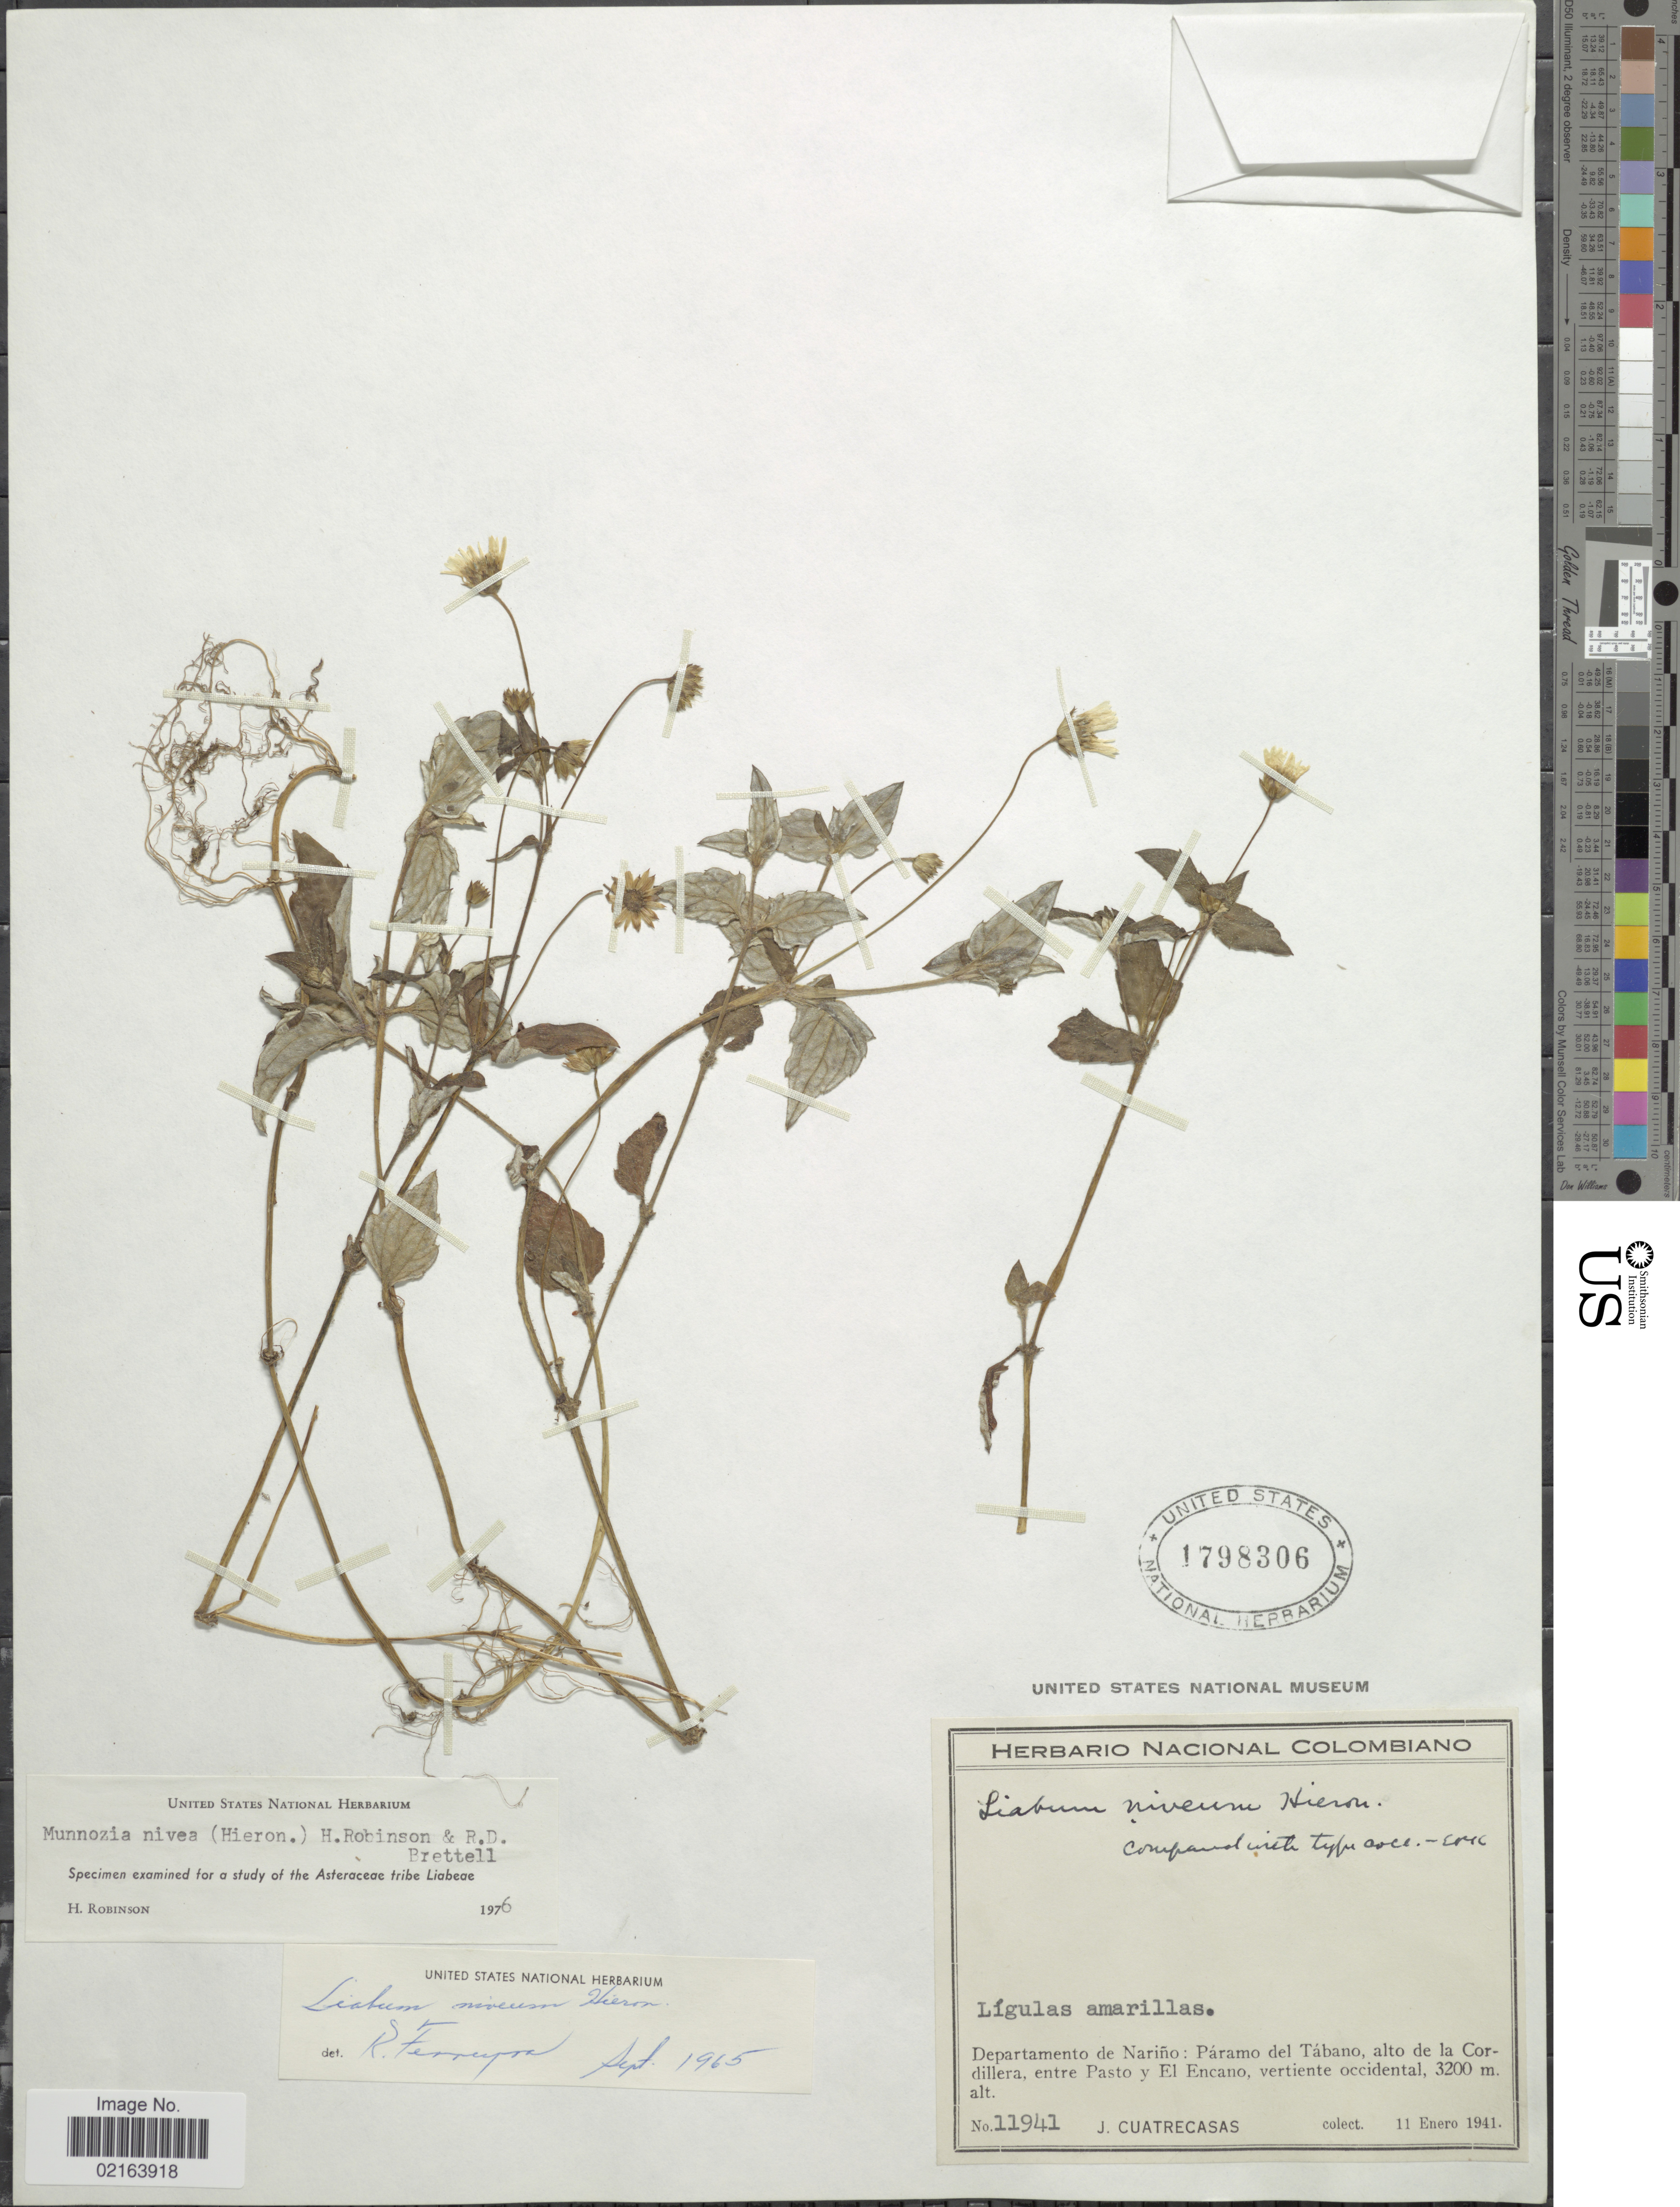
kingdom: Plantae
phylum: Tracheophyta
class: Magnoliopsida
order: Asterales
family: Asteraceae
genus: Munnozia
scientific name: Munnozia nivea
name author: (Hieron.) H. Rob. & Brettell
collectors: J. Cuatrecasas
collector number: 11941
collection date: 1941-01-11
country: Colombia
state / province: Nariño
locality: Departamento de Narino: paramo del Tabano, alto de la Cordillera, entre Pasto y El Encano, vertiente occidental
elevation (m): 3200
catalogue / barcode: US 1798306